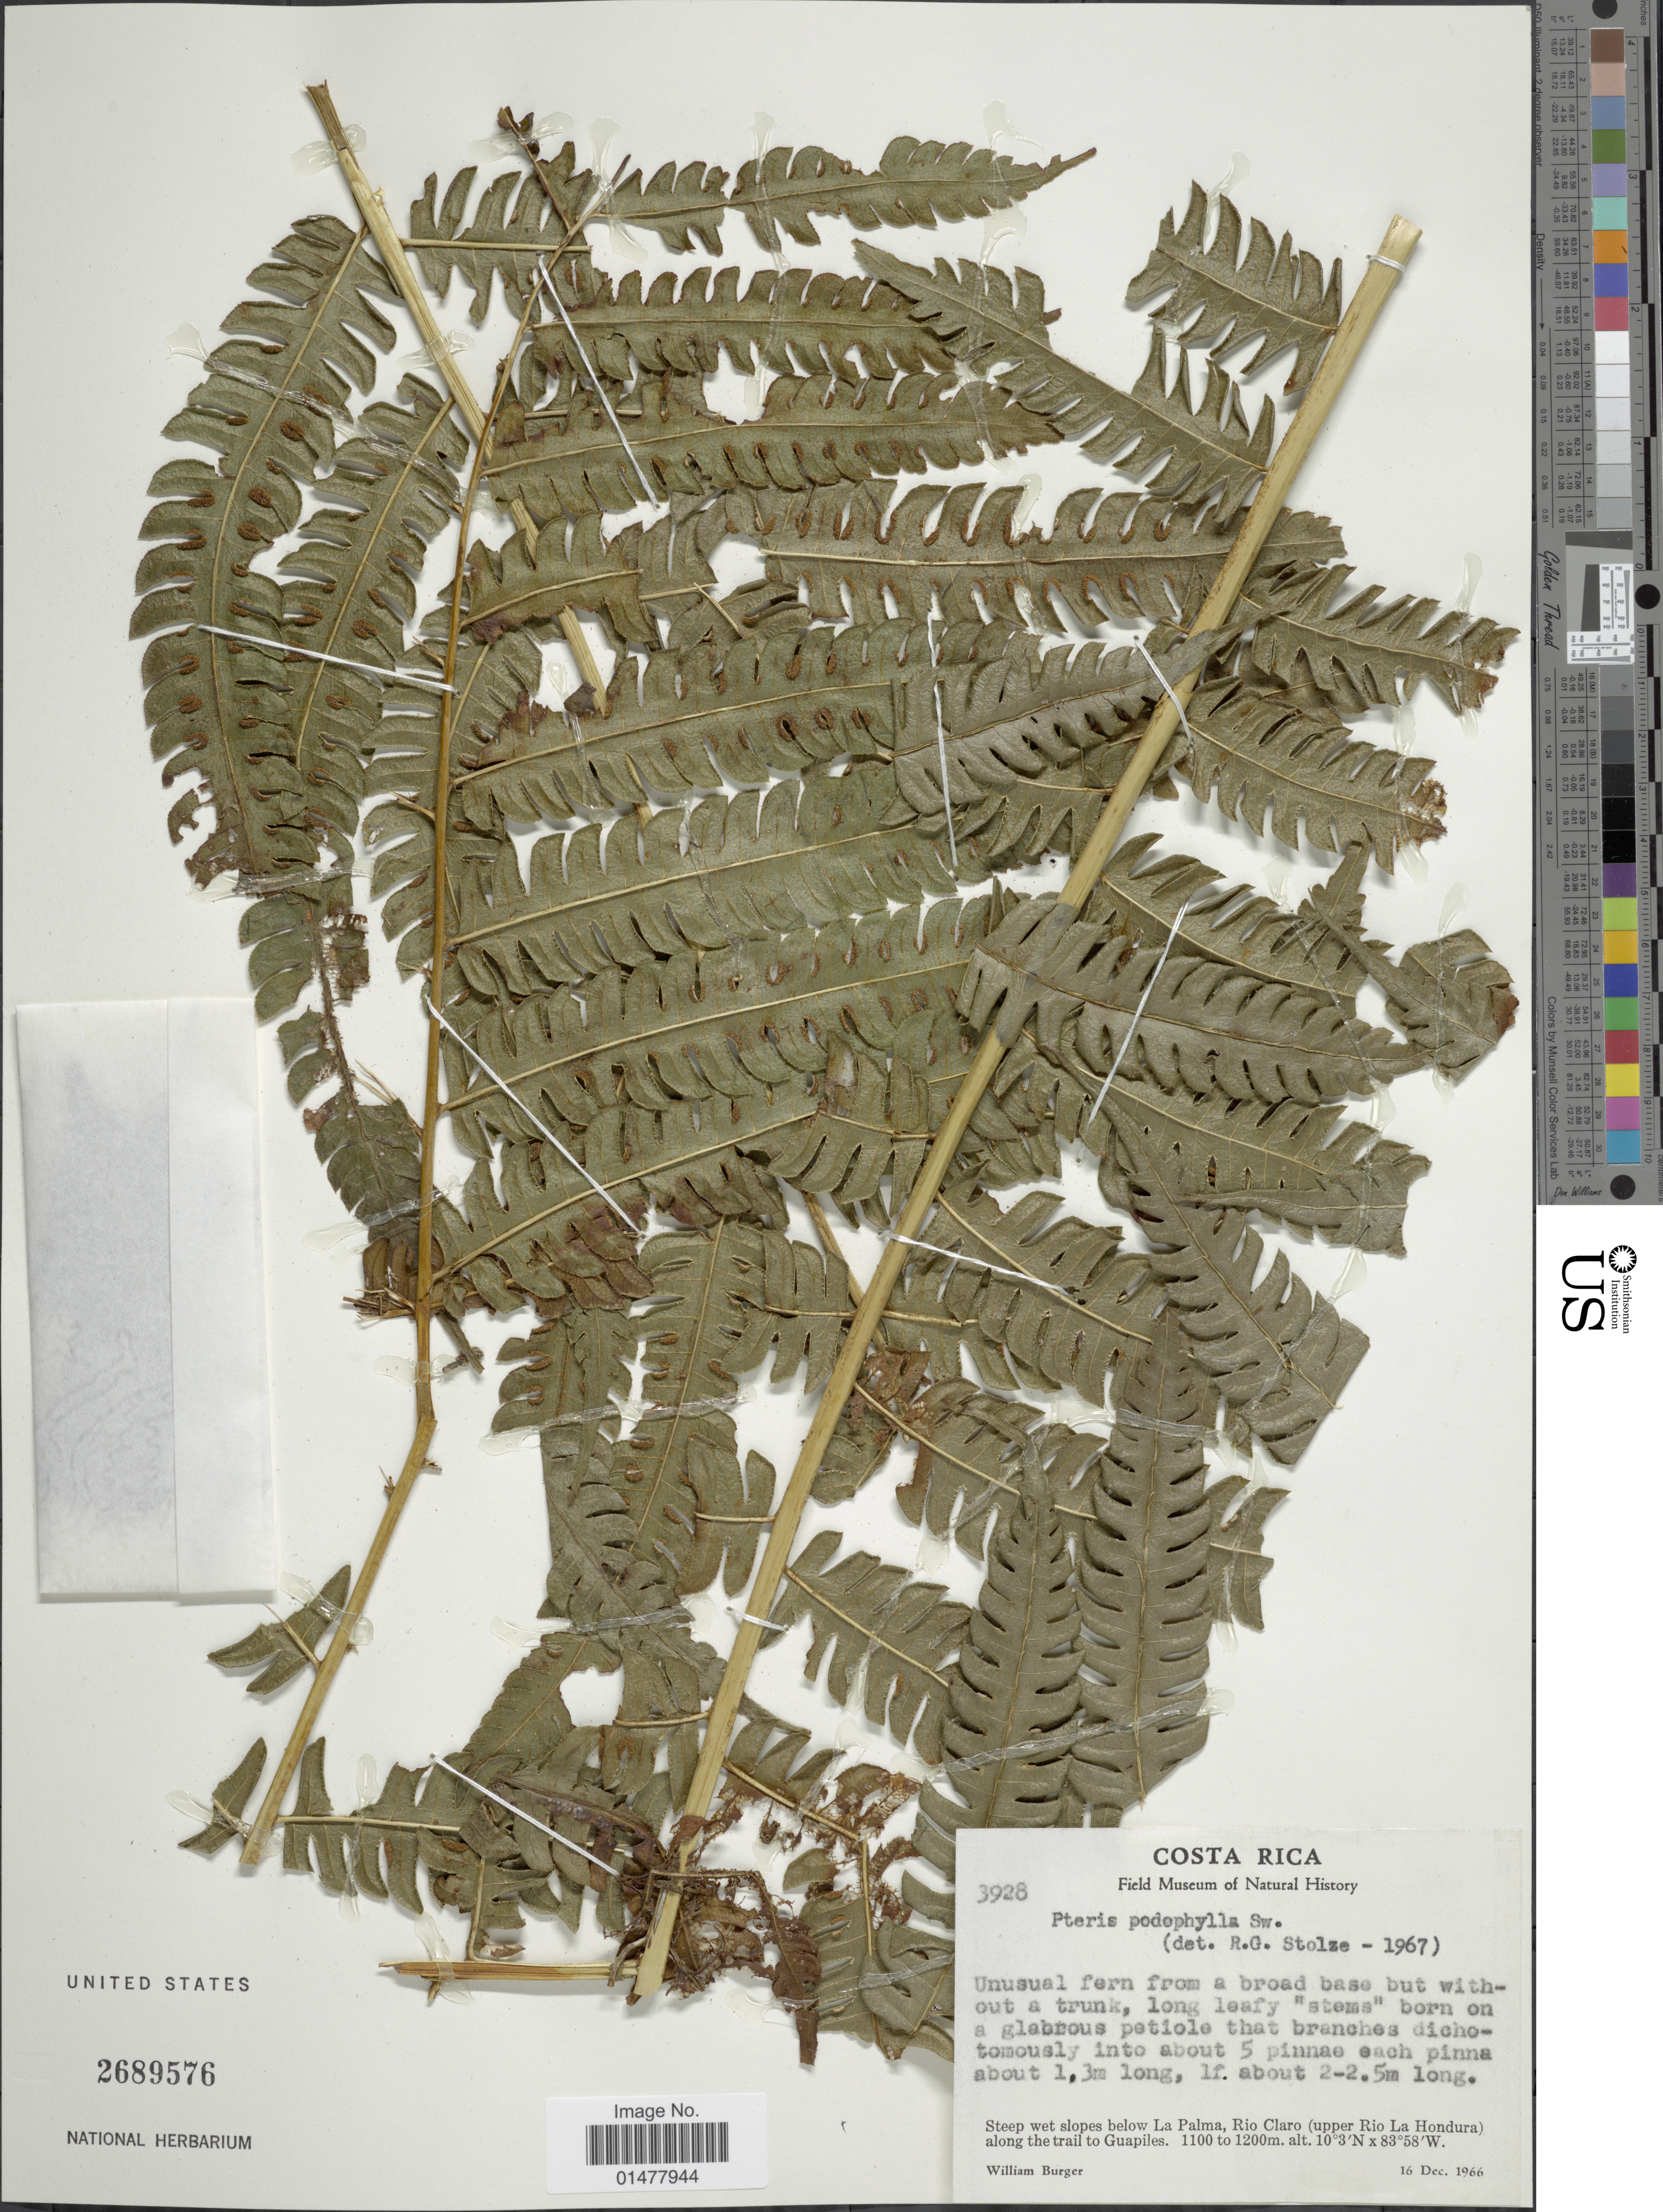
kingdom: Plantae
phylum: Tracheophyta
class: Polypodiopsida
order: Polypodiales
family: Pteridaceae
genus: Pteris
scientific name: Pteris podophylla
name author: Sw.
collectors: W. Burger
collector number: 3928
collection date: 1966-12-16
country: Costa Rica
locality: Costa Rica, Steep wet slopes below La Palma, Rio Claro(upper Rio La Hondura) along the trail to Guapiles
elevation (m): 1100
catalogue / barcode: US 2689576